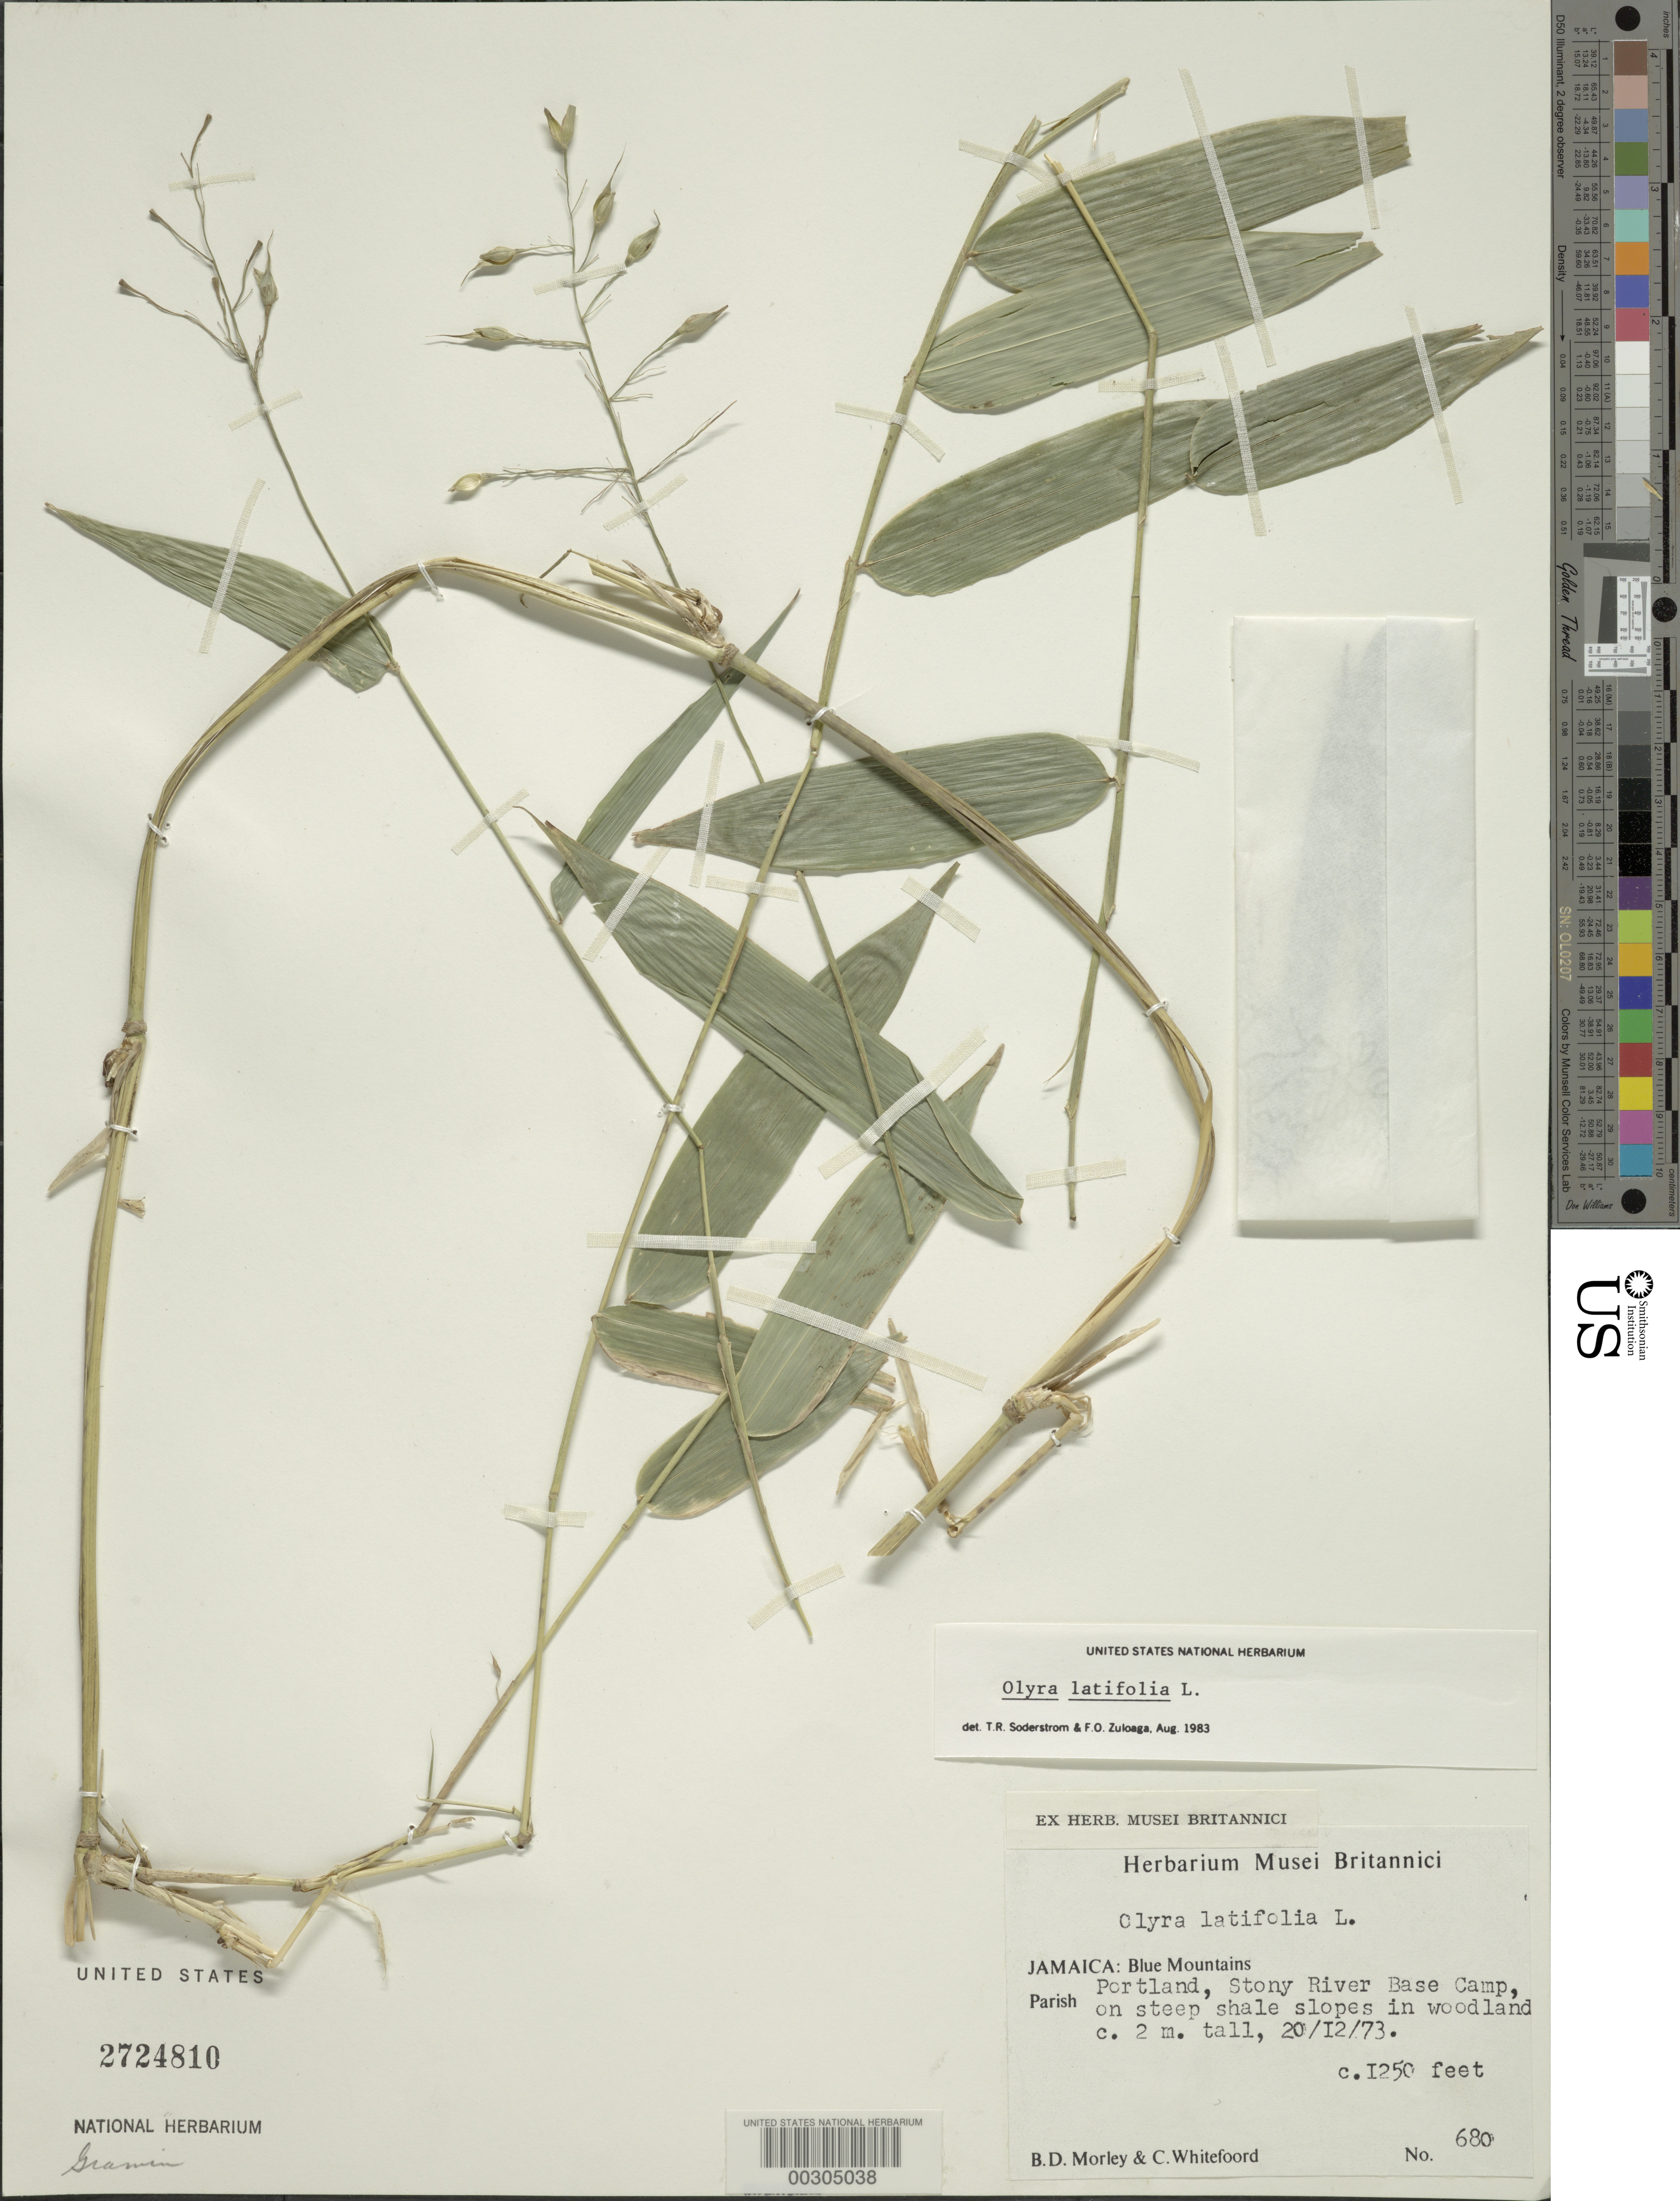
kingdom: Plantae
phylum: Tracheophyta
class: Liliopsida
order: Poales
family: Poaceae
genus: Olyra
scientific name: Olyra latifolia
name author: L.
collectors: B. D. Morley & C. Whitefoord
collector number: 680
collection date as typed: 20 Dec 1973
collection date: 1973-12-20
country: Jamaica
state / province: Portland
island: Greater Antilles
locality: Blue mountains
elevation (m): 381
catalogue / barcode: US 2724810